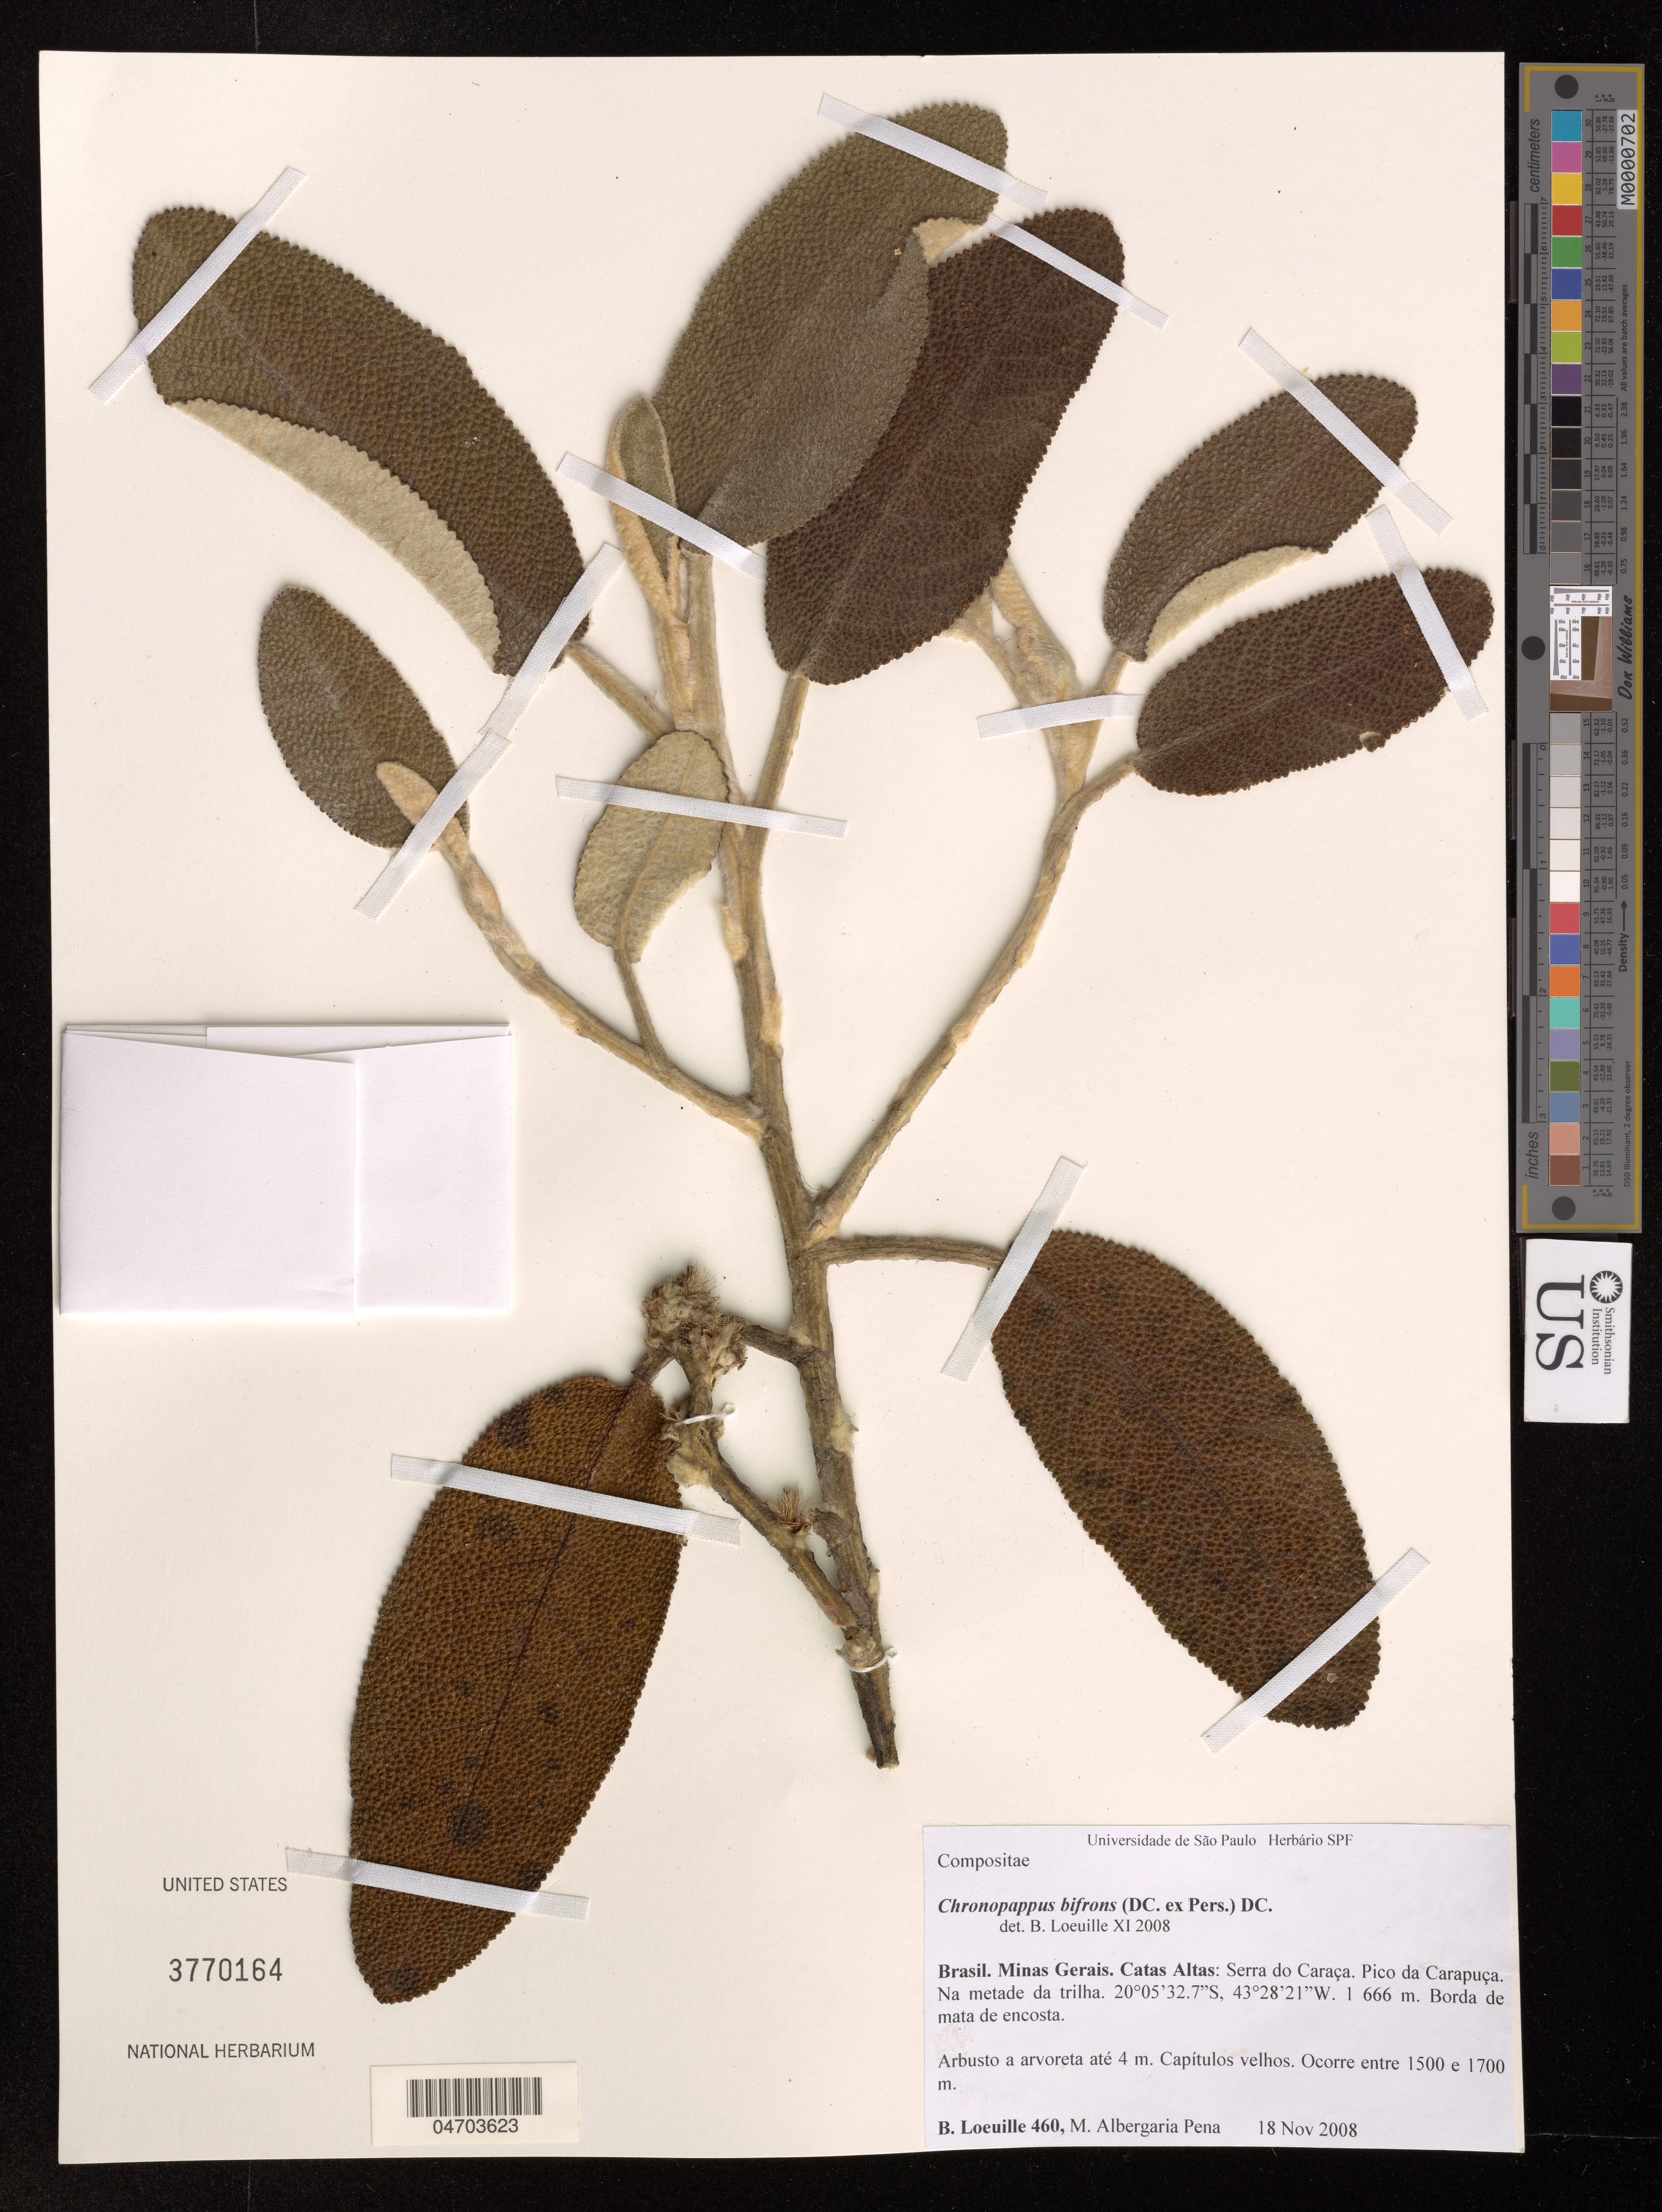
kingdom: Plantae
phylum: Tracheophyta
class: Magnoliopsida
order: Asterales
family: Asteraceae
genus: Chronopappus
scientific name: Chronopappus bifrons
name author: (DC. ex Pers.) DC.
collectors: B. Loeuille & M. Albergaria Pena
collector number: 460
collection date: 2008-11-18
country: Brazil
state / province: Minas Gerais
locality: Catas Altas: Serra do Caraça. Pico da Carapuça.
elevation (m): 1666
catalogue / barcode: US 3770164